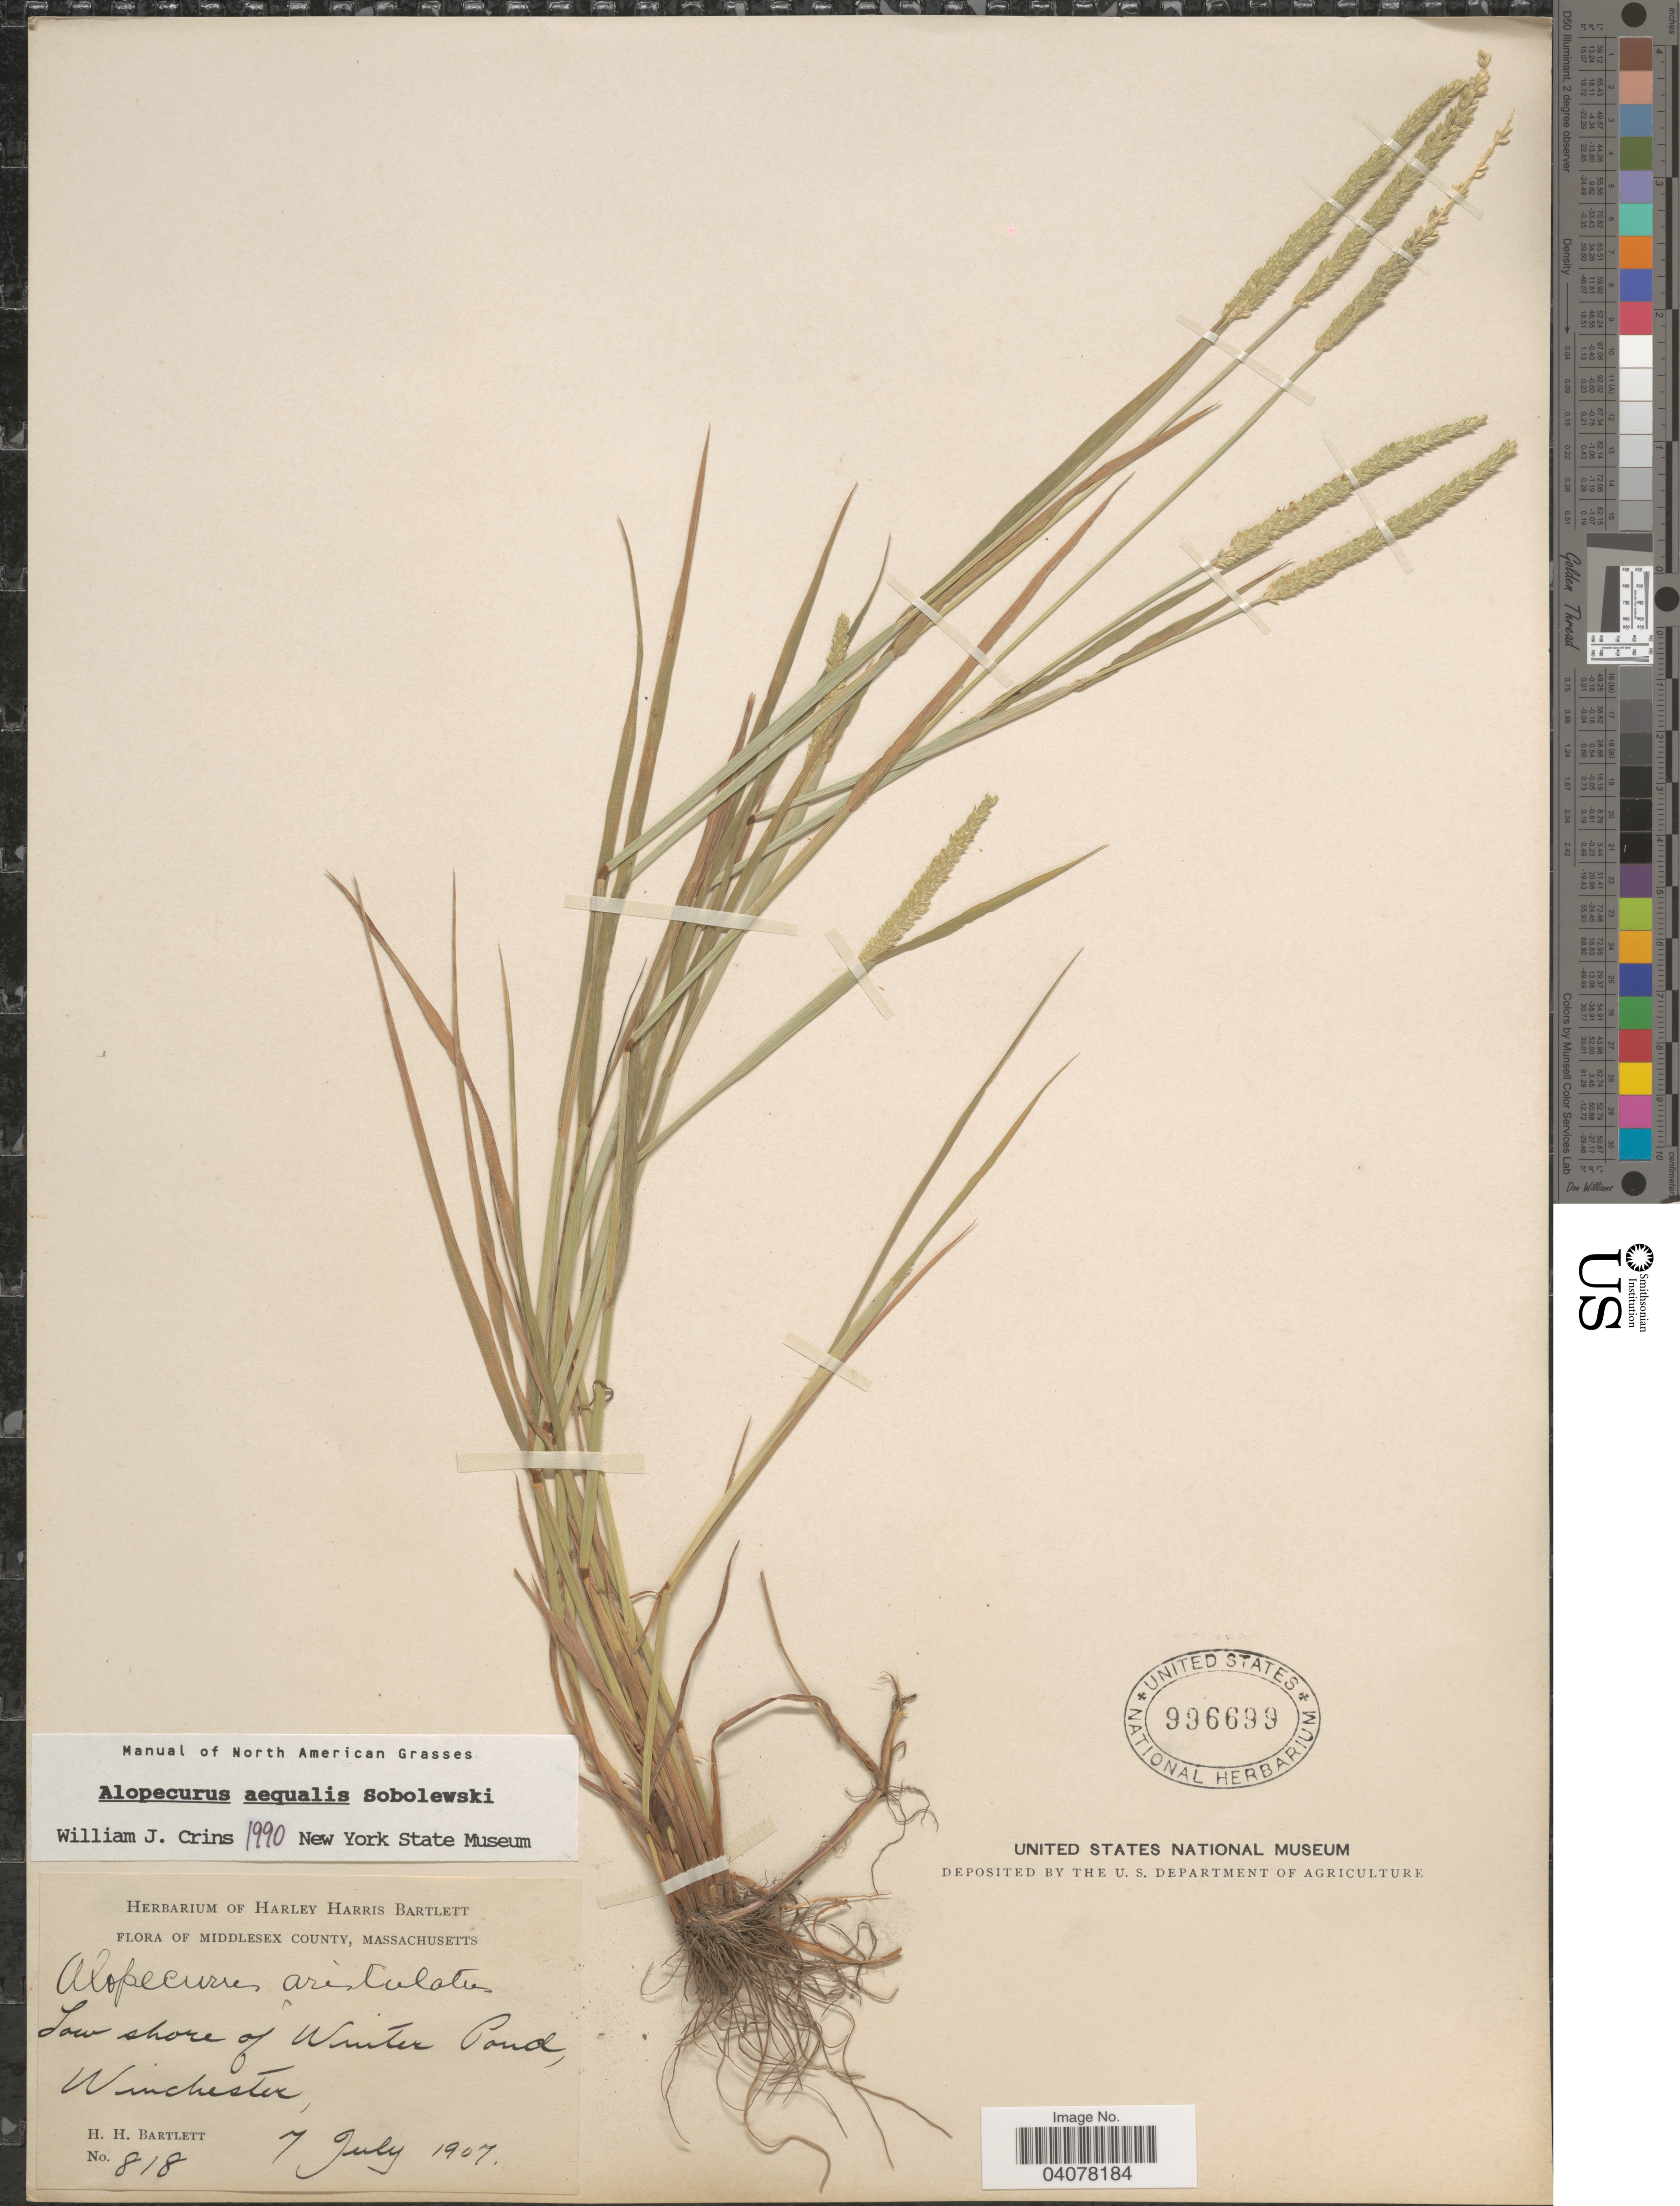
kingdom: Plantae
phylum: Tracheophyta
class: Liliopsida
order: Poales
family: Poaceae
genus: Alopecurus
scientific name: Alopecurus aequalis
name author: Sobol.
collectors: H. H. Bartlett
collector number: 818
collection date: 1907-07-07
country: United States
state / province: Massachusetts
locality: Middlesex County. Low shore of Winter Pond, Winchester.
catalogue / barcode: US 996699